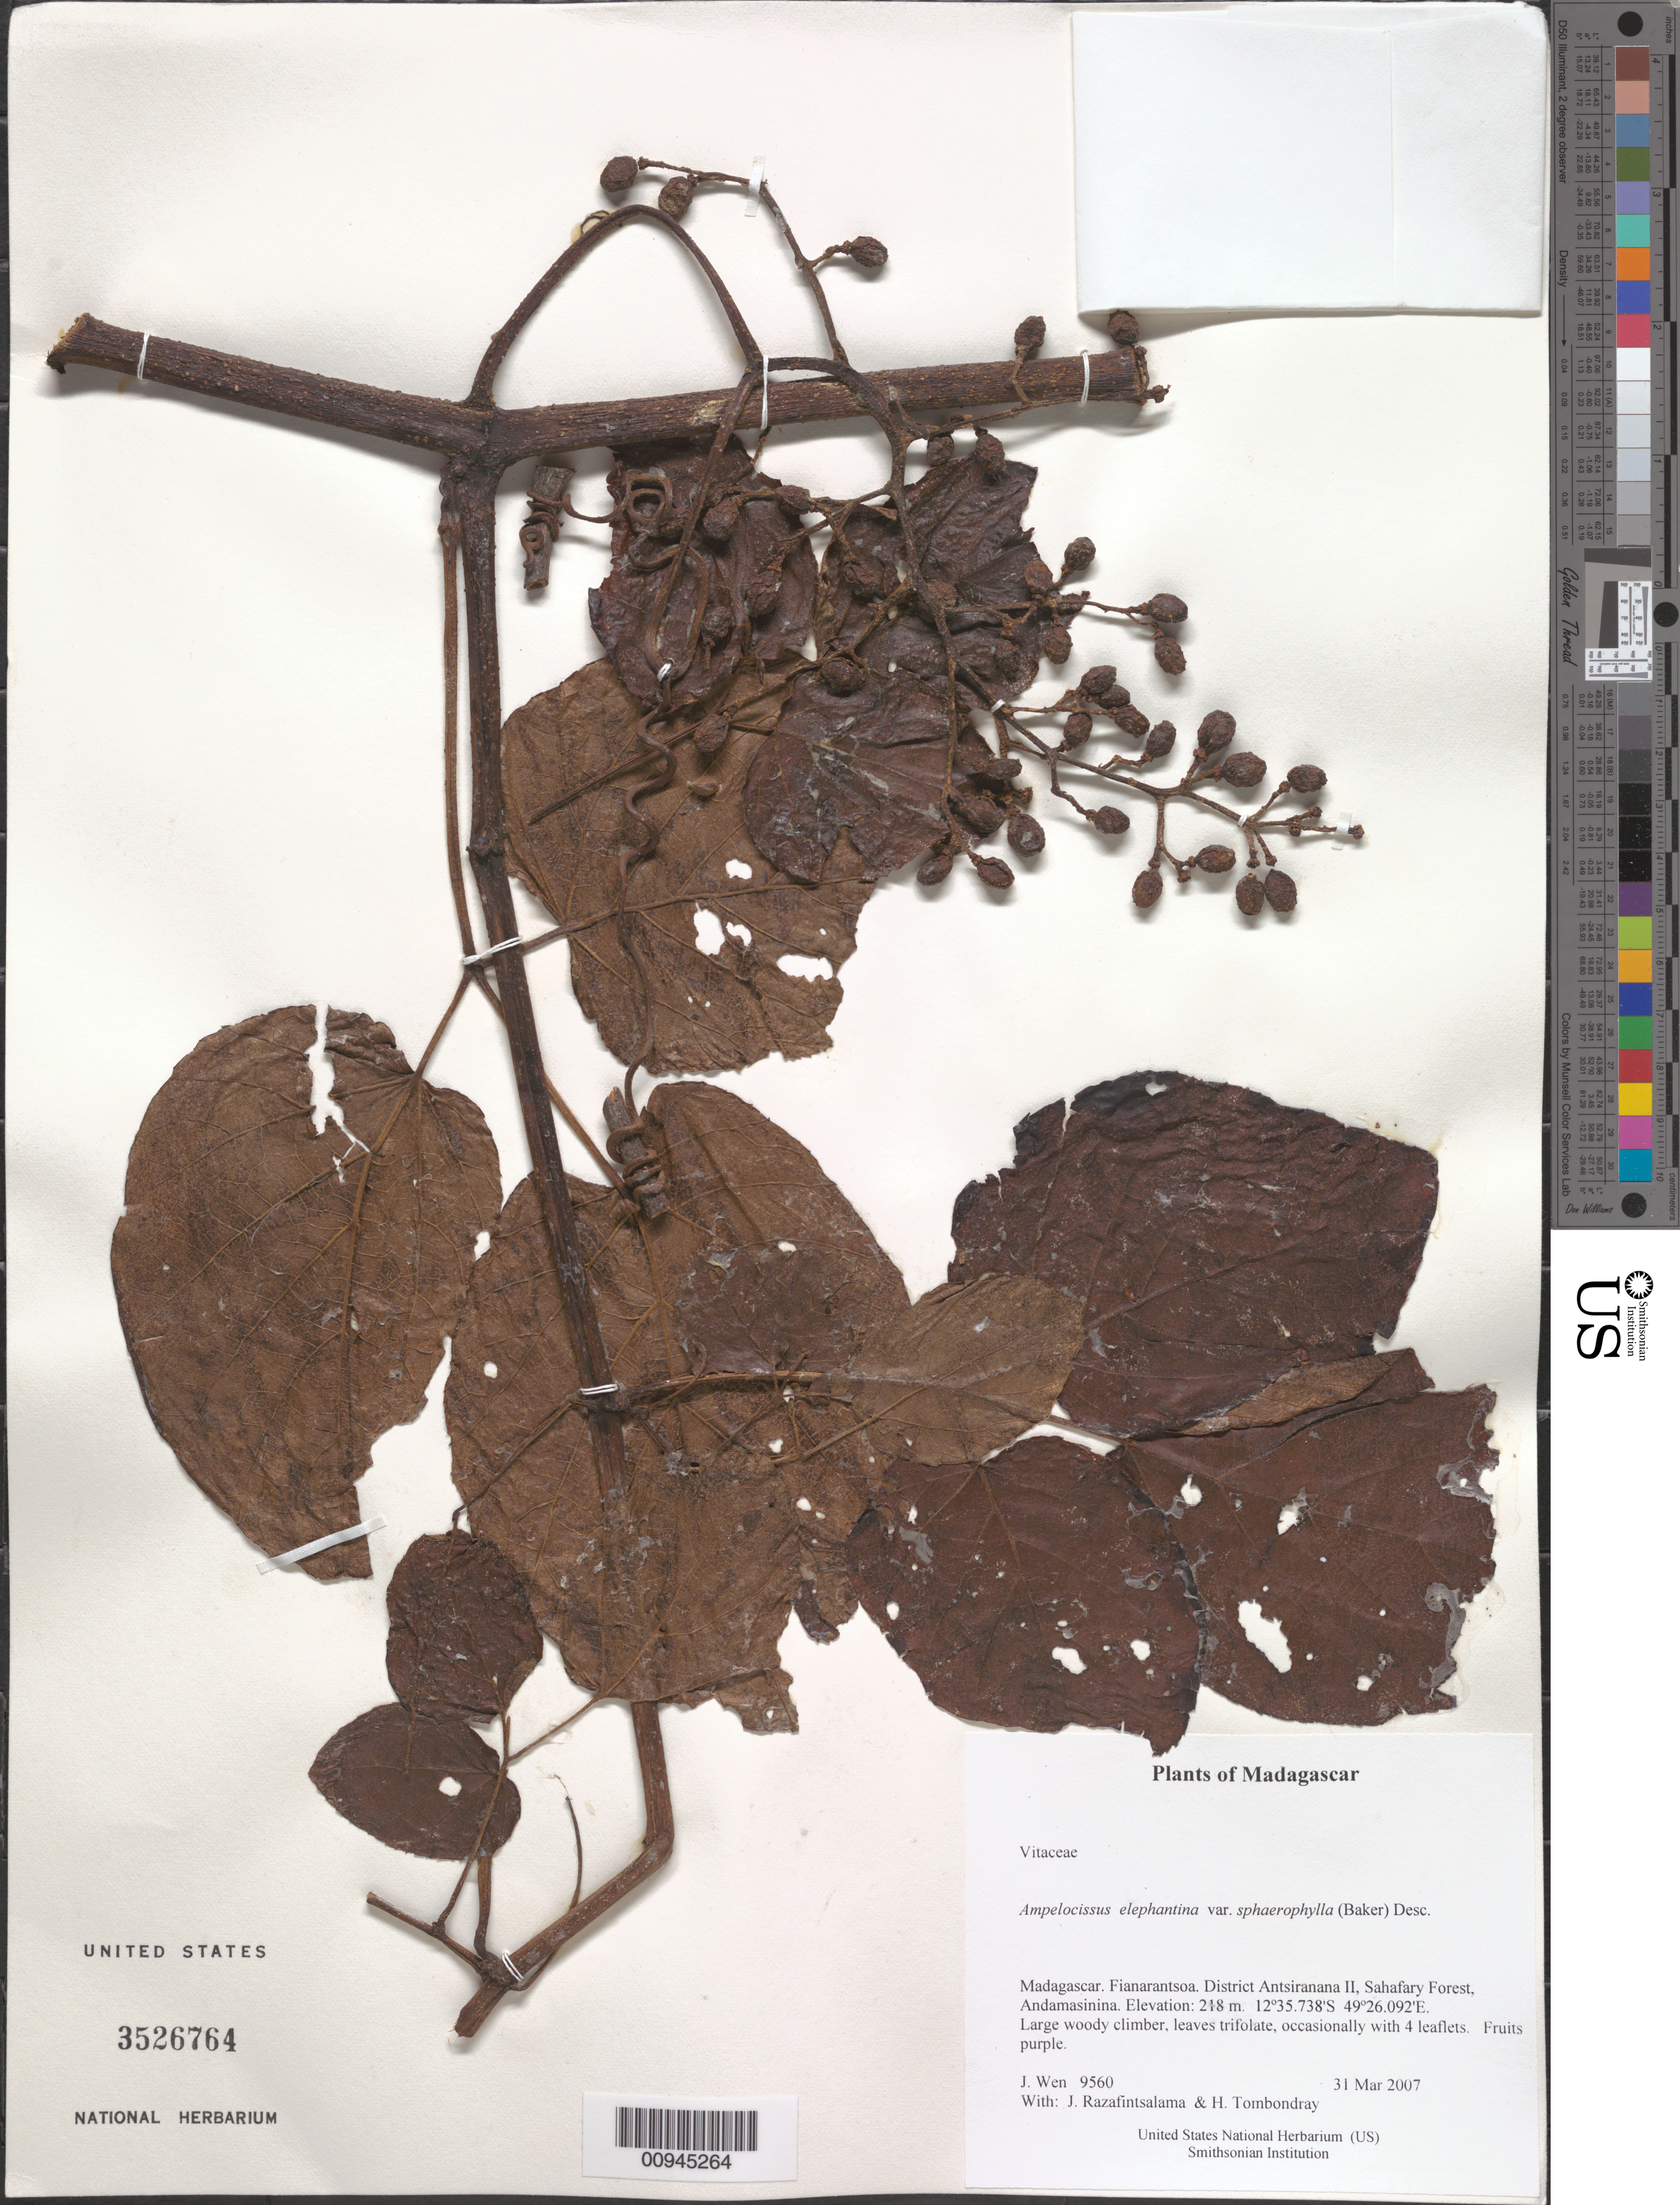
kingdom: Plantae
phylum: Tracheophyta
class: Magnoliopsida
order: Vitales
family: Vitaceae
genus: Ampelocissus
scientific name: Ampelocissus elephantina var. sphaerophylla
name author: (Baker) Desc.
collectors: J. Wen, J. Razafintsalama & H. Tombondray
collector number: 9560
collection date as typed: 31 Mar 2007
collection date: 2007-03-31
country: Madagascar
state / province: Diana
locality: District Antsiranana II, Sahafary Forest, Andamasinina.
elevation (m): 218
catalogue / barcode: US 3526764